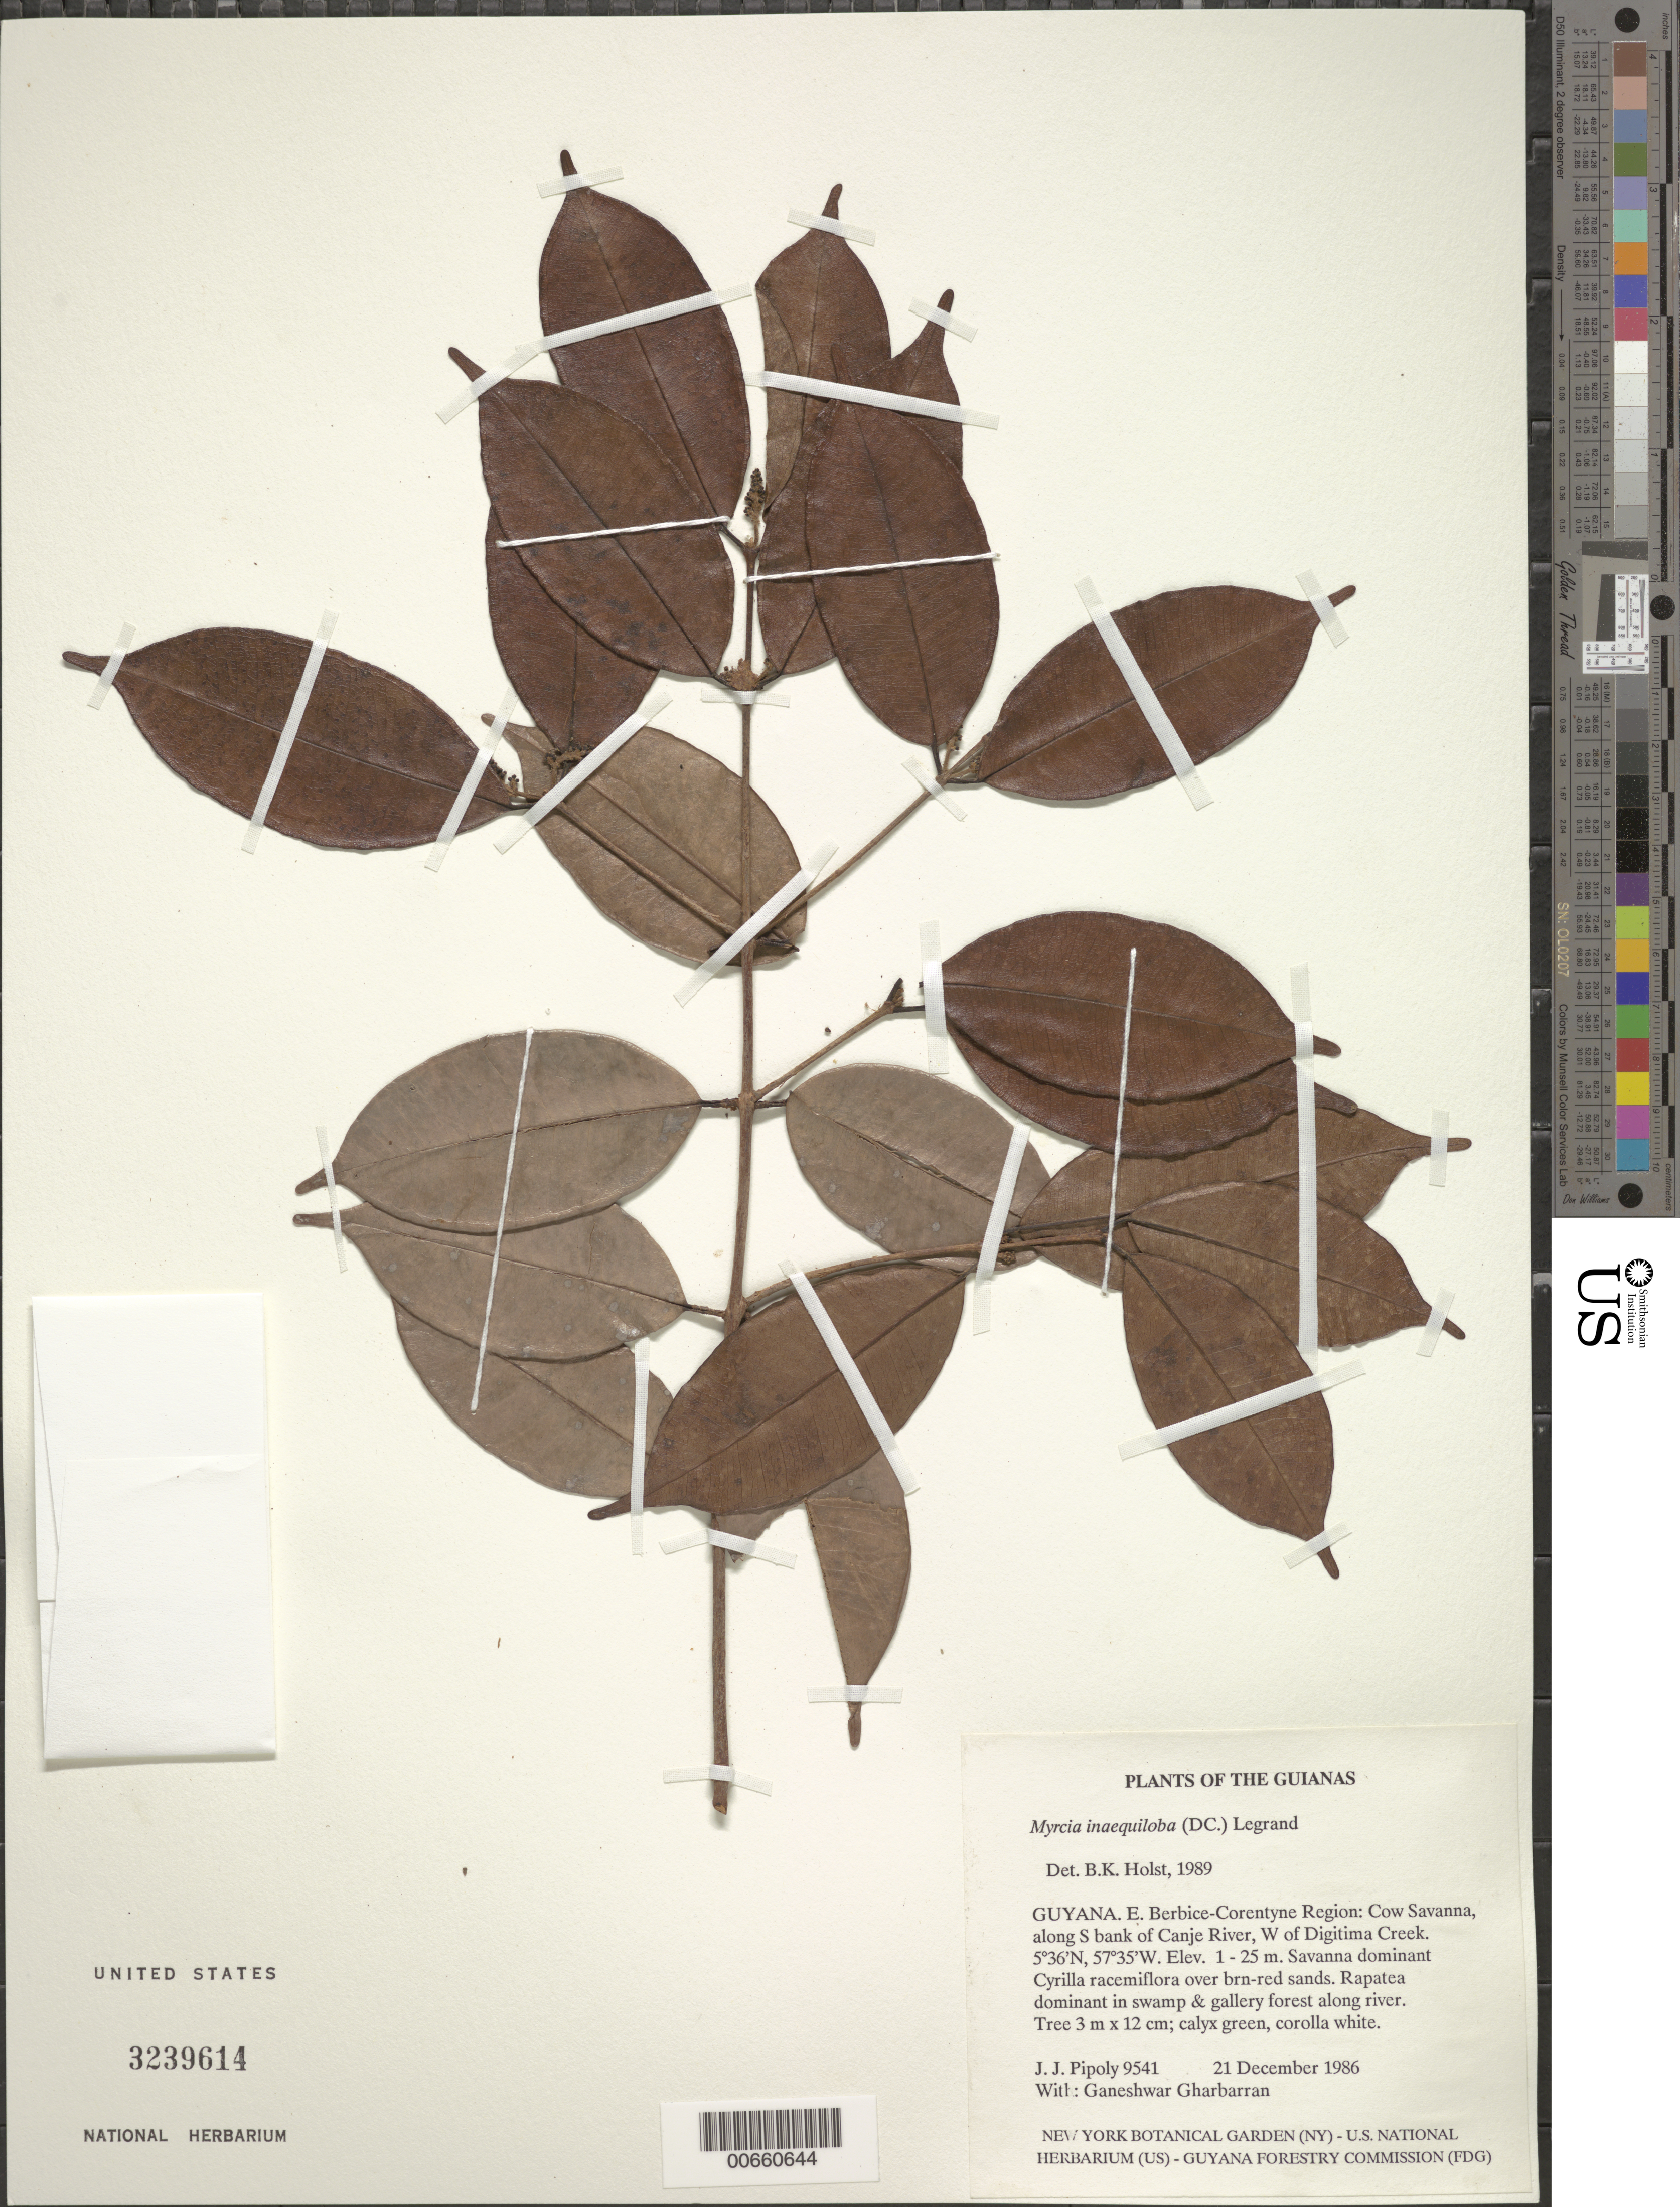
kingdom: Plantae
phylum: Tracheophyta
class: Magnoliopsida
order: Myrtales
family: Myrtaceae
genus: Myrcia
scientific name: Myrcia inaequiloba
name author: (DC.) D. Legrand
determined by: Holst, Bruce K.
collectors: J. J. Pipoly & G. Gharbarran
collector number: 9541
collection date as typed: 21 December 1986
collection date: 1986-12-21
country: Guyana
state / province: E. Berbice-Corentyne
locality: Cow savanna, along S bank of Canje River, W of Digitima Creek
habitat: Savanna dominant Cyrilla racemiflora over brn-red sands. Rapatea dominant in swamp & gallery forest along river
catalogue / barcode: US 3239614